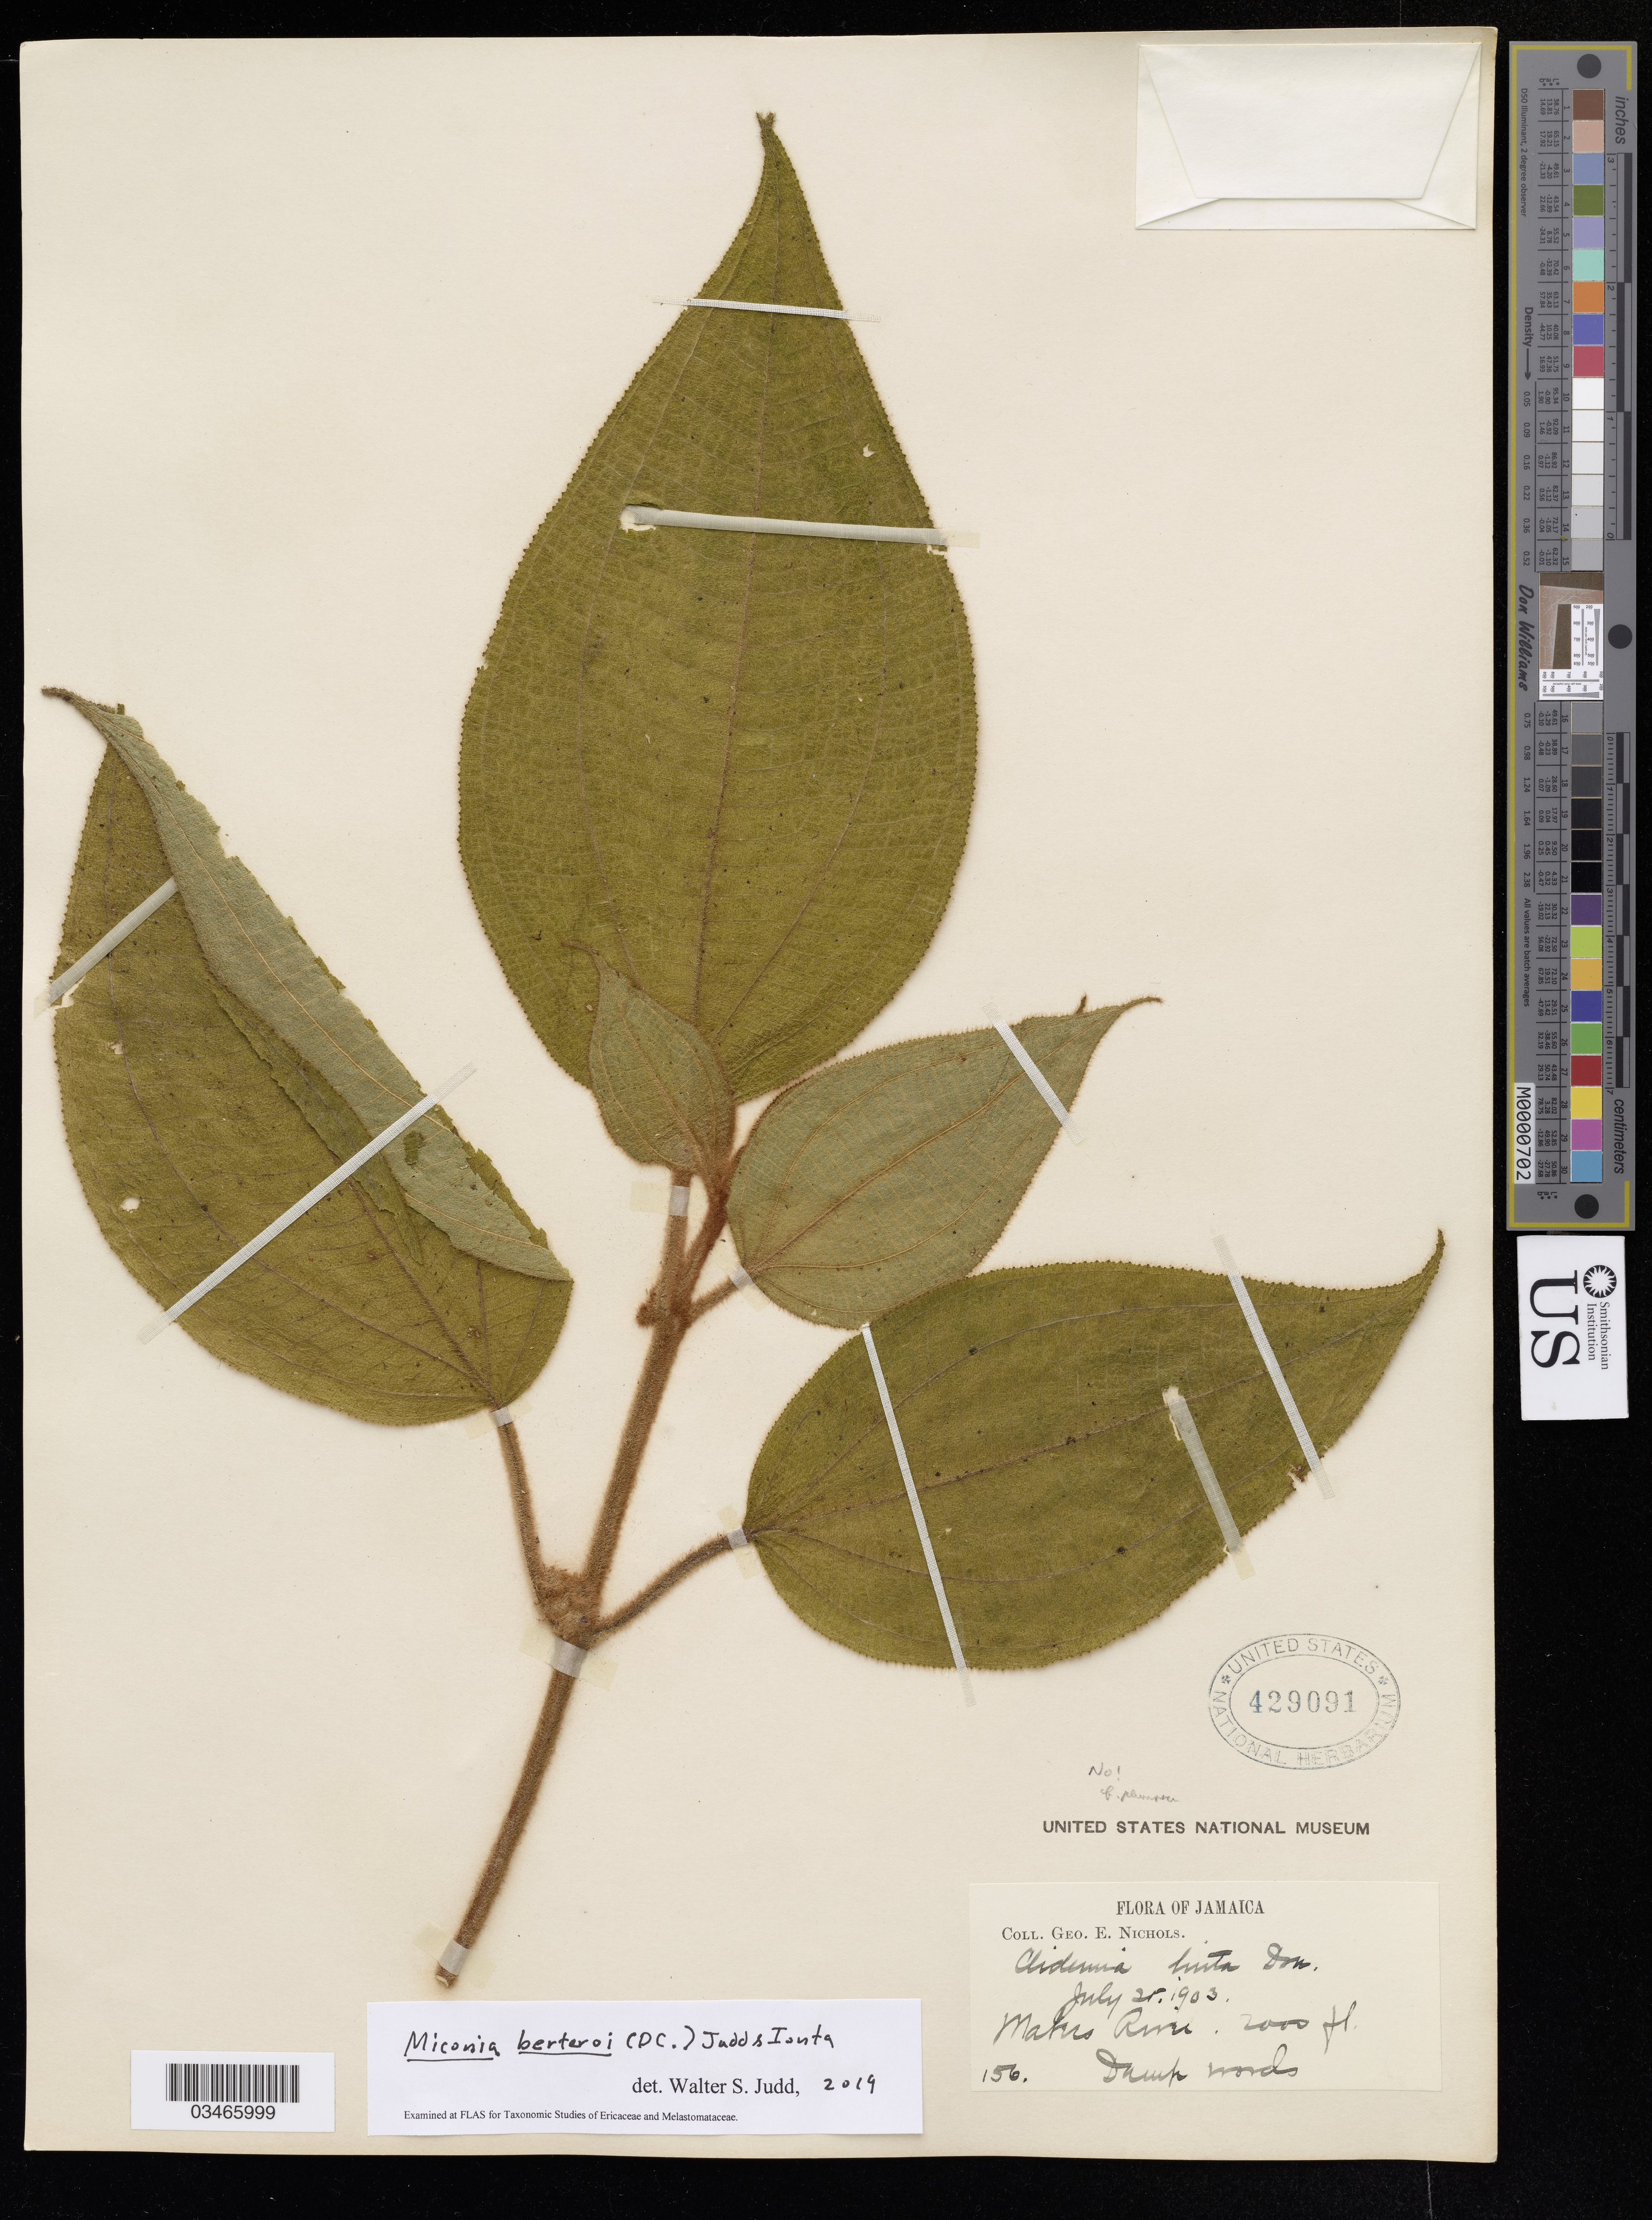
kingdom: Plantae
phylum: Tracheophyta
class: Magnoliopsida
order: Myrtales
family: Melastomataceae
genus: Miconia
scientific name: Miconia berteroi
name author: (DC.) Judd & Ionta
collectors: G. E. Nichols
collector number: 156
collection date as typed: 25*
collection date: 1903-07-25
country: Jamaica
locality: Mabess River.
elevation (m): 610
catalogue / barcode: US 429091